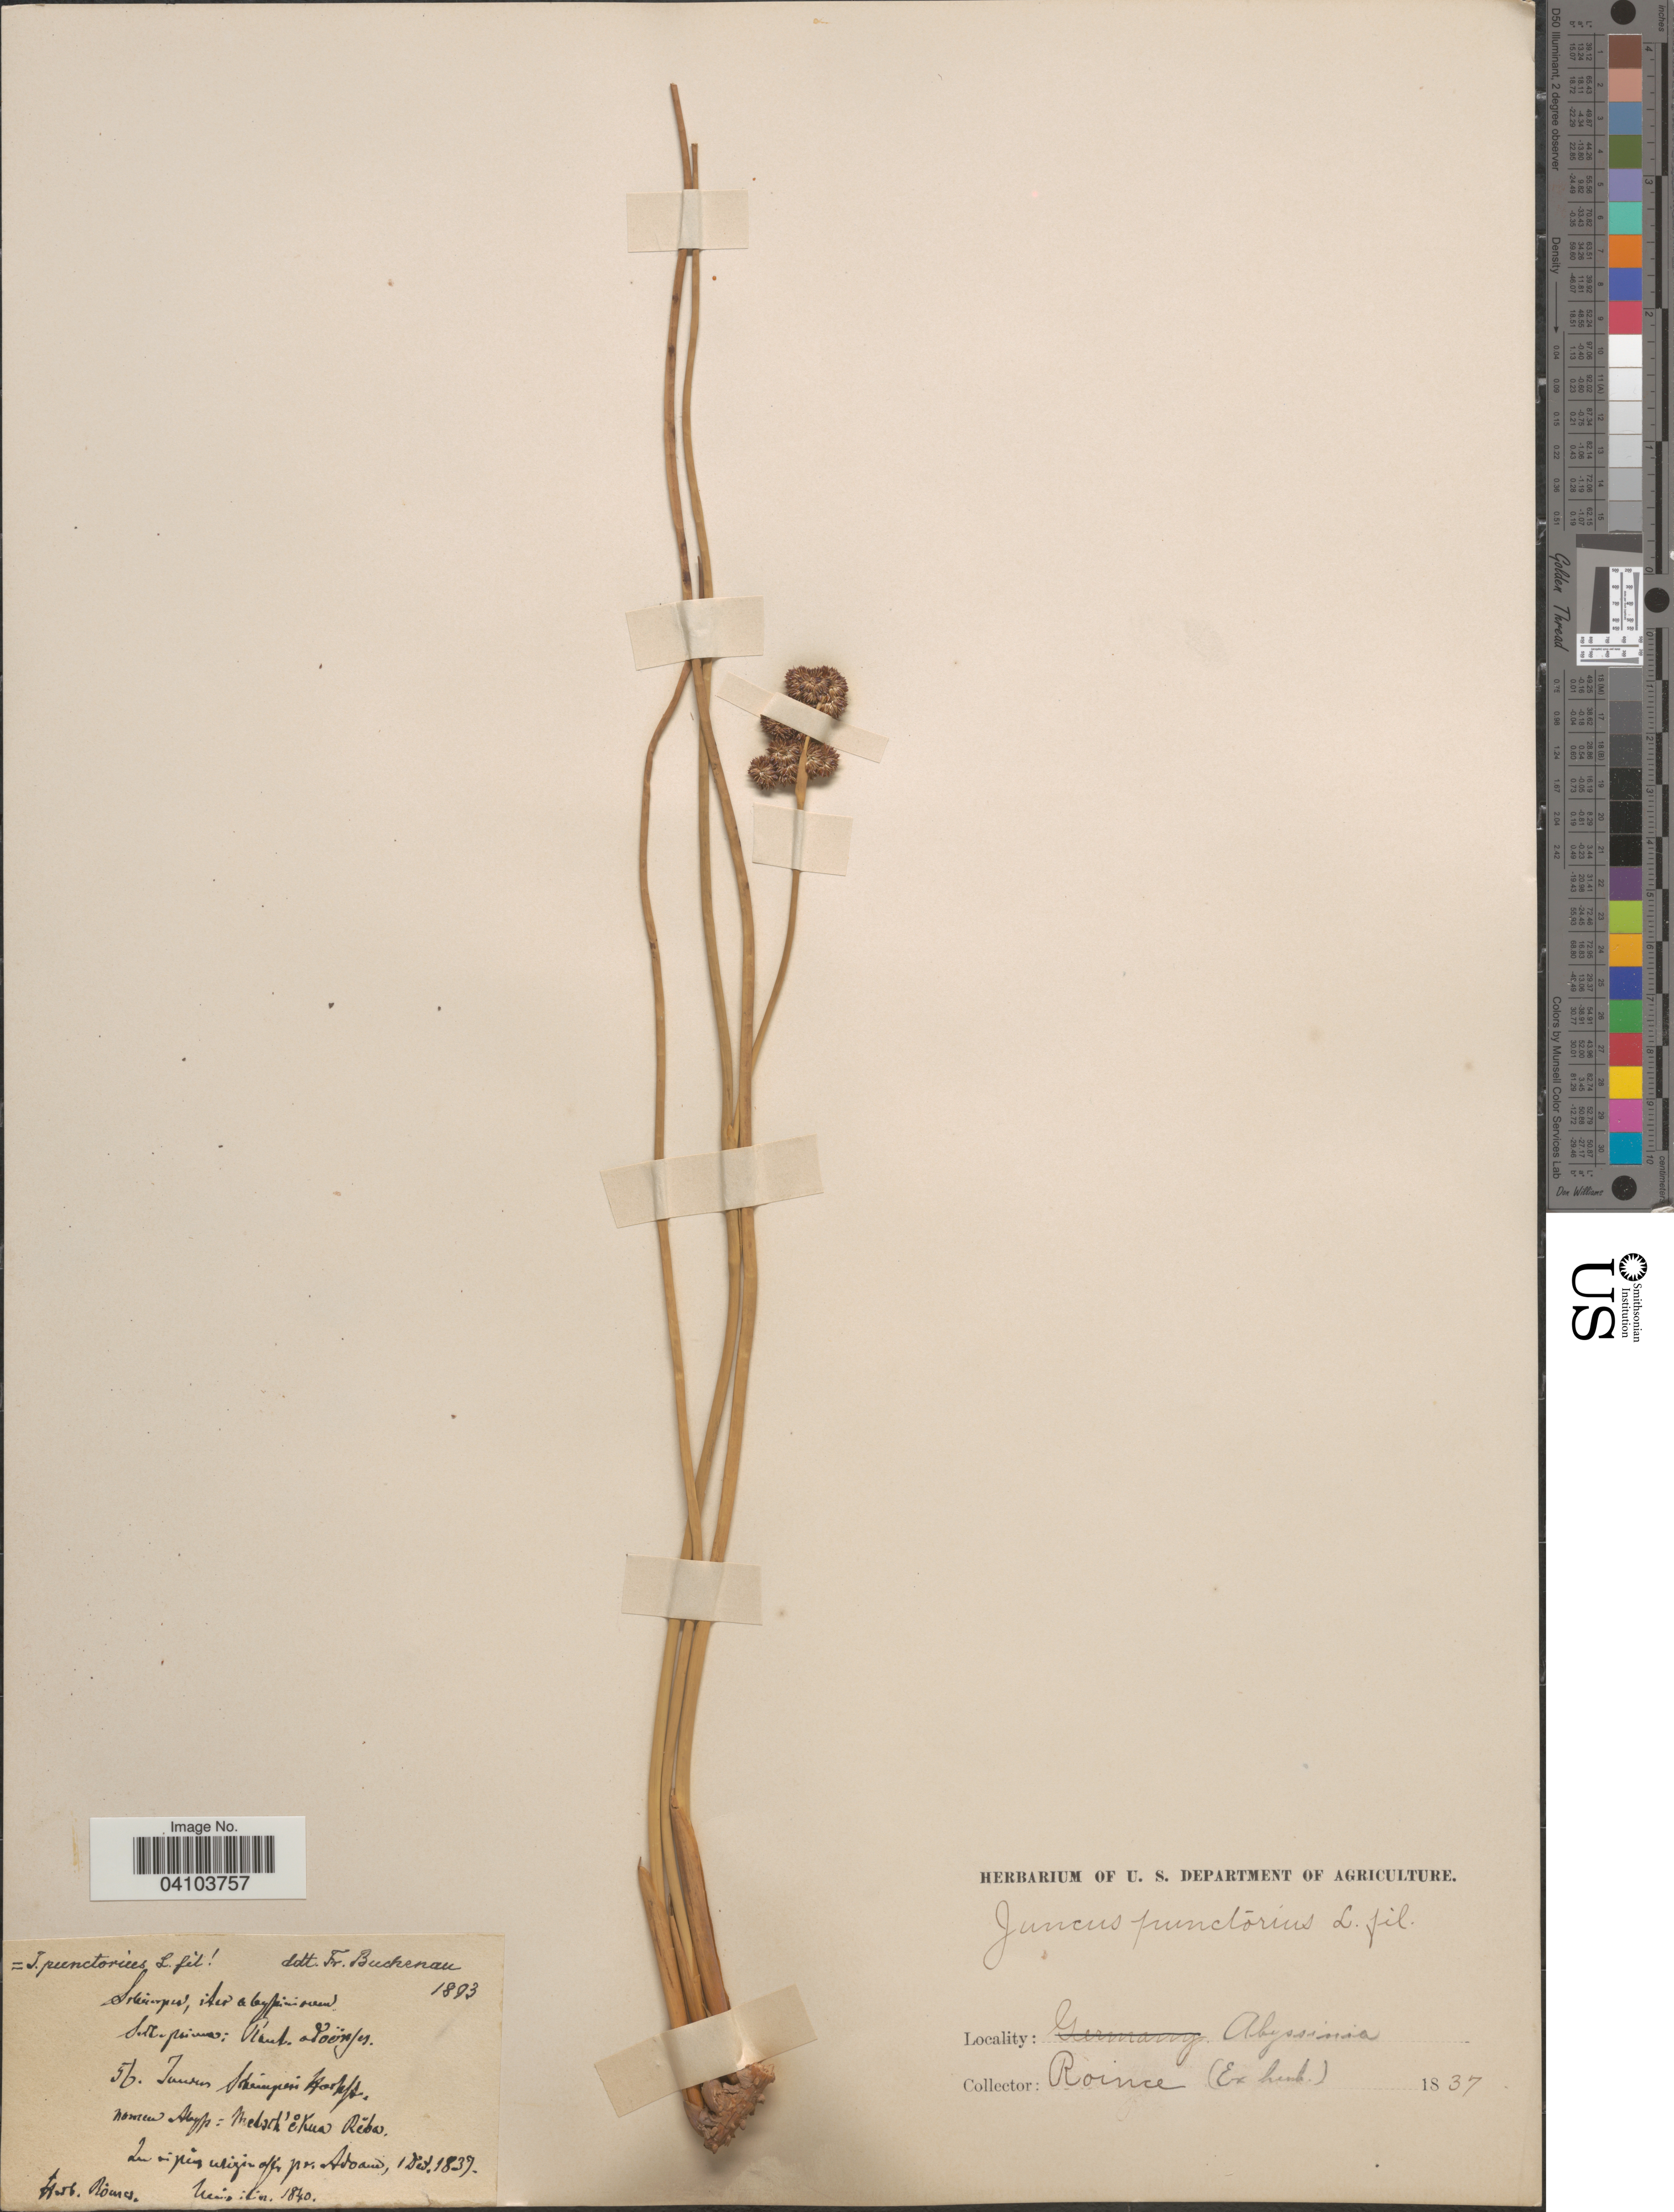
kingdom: Plantae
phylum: Tracheophyta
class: Liliopsida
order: Poales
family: Juncaceae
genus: Juncus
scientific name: Juncus punctorius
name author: L. f.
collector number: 56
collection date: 1837-12-01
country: Ethiopia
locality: Abyssinia. In vicinis [illegible text] pr. Adbanie.[interpreted]